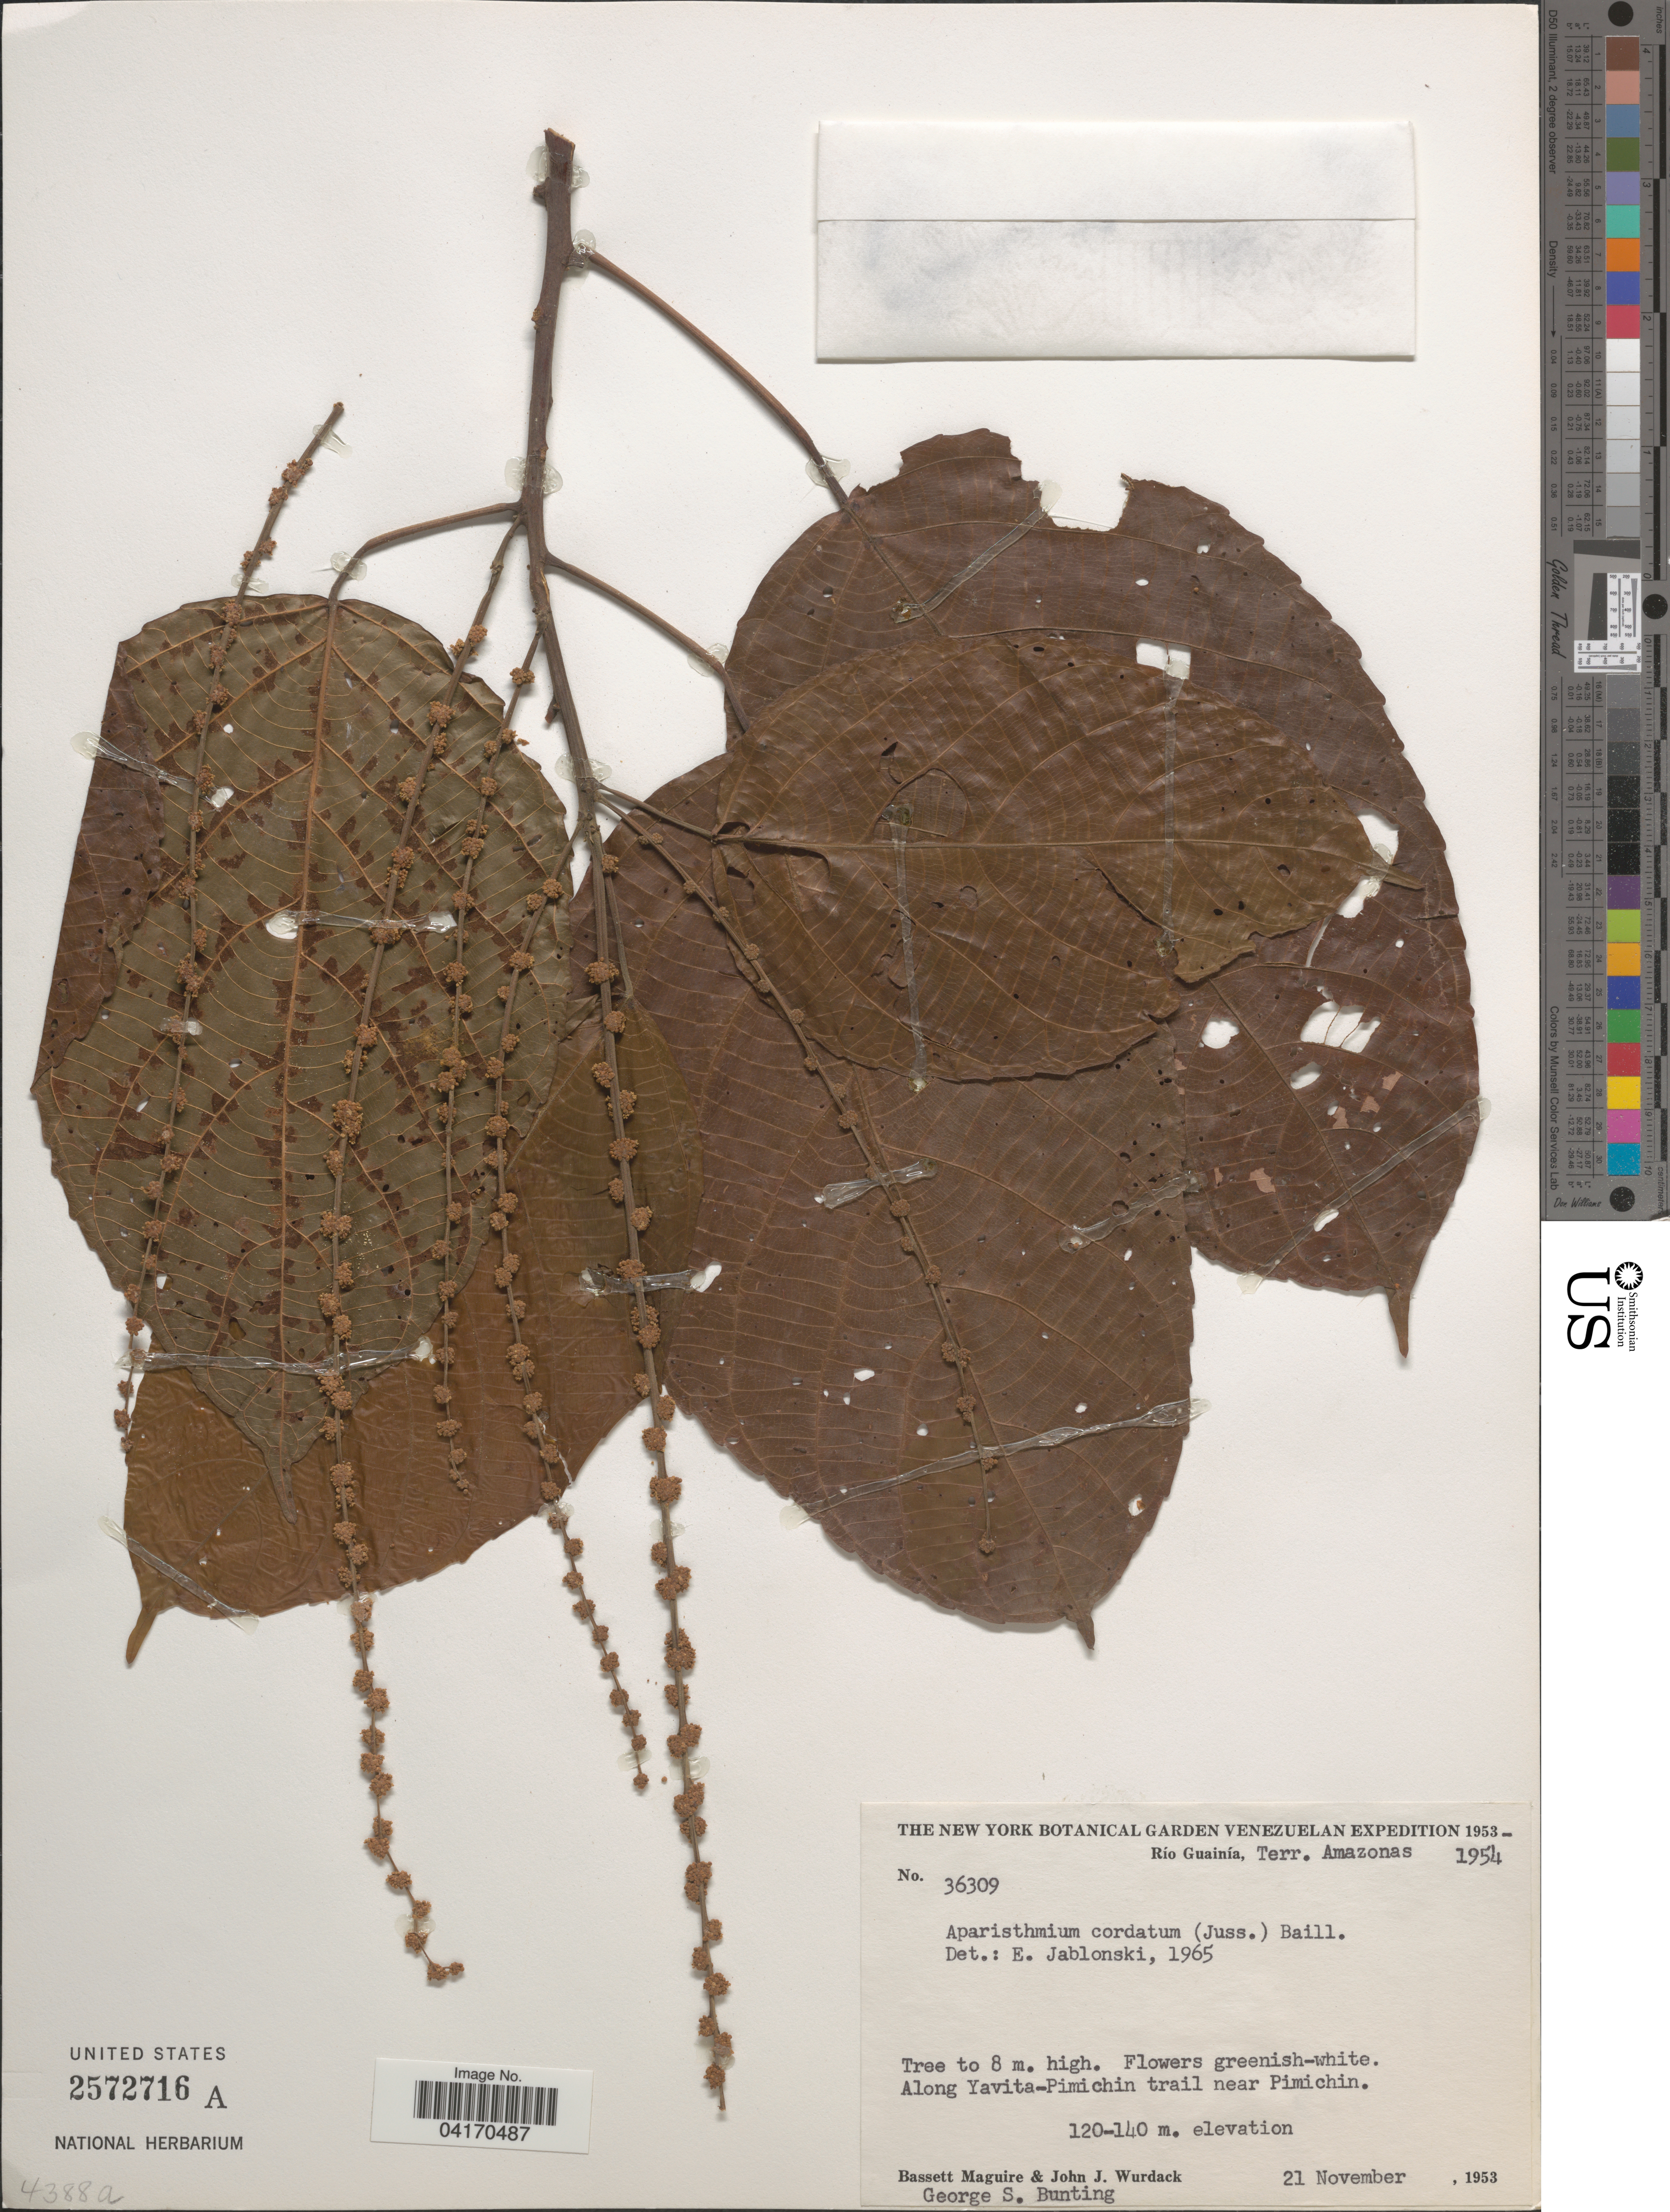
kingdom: Plantae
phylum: Tracheophyta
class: Magnoliopsida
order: Malpighiales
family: Euphorbiaceae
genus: Aparisthmium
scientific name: Aparisthmium cordatum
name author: (A. Juss.) Baill.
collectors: B. Maguire, J. J. Wurdack & G. S. Bunting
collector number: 36309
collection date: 1953-11-21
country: Venezuela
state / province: Amazonas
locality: The New York Botanical Garden Venezuelan Expedition 1953 - 1954. Río Guainía, Terr. Amazonas. Along Yavita-Pimichin trail near Pimichin.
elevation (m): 120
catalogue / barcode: US 2572716A